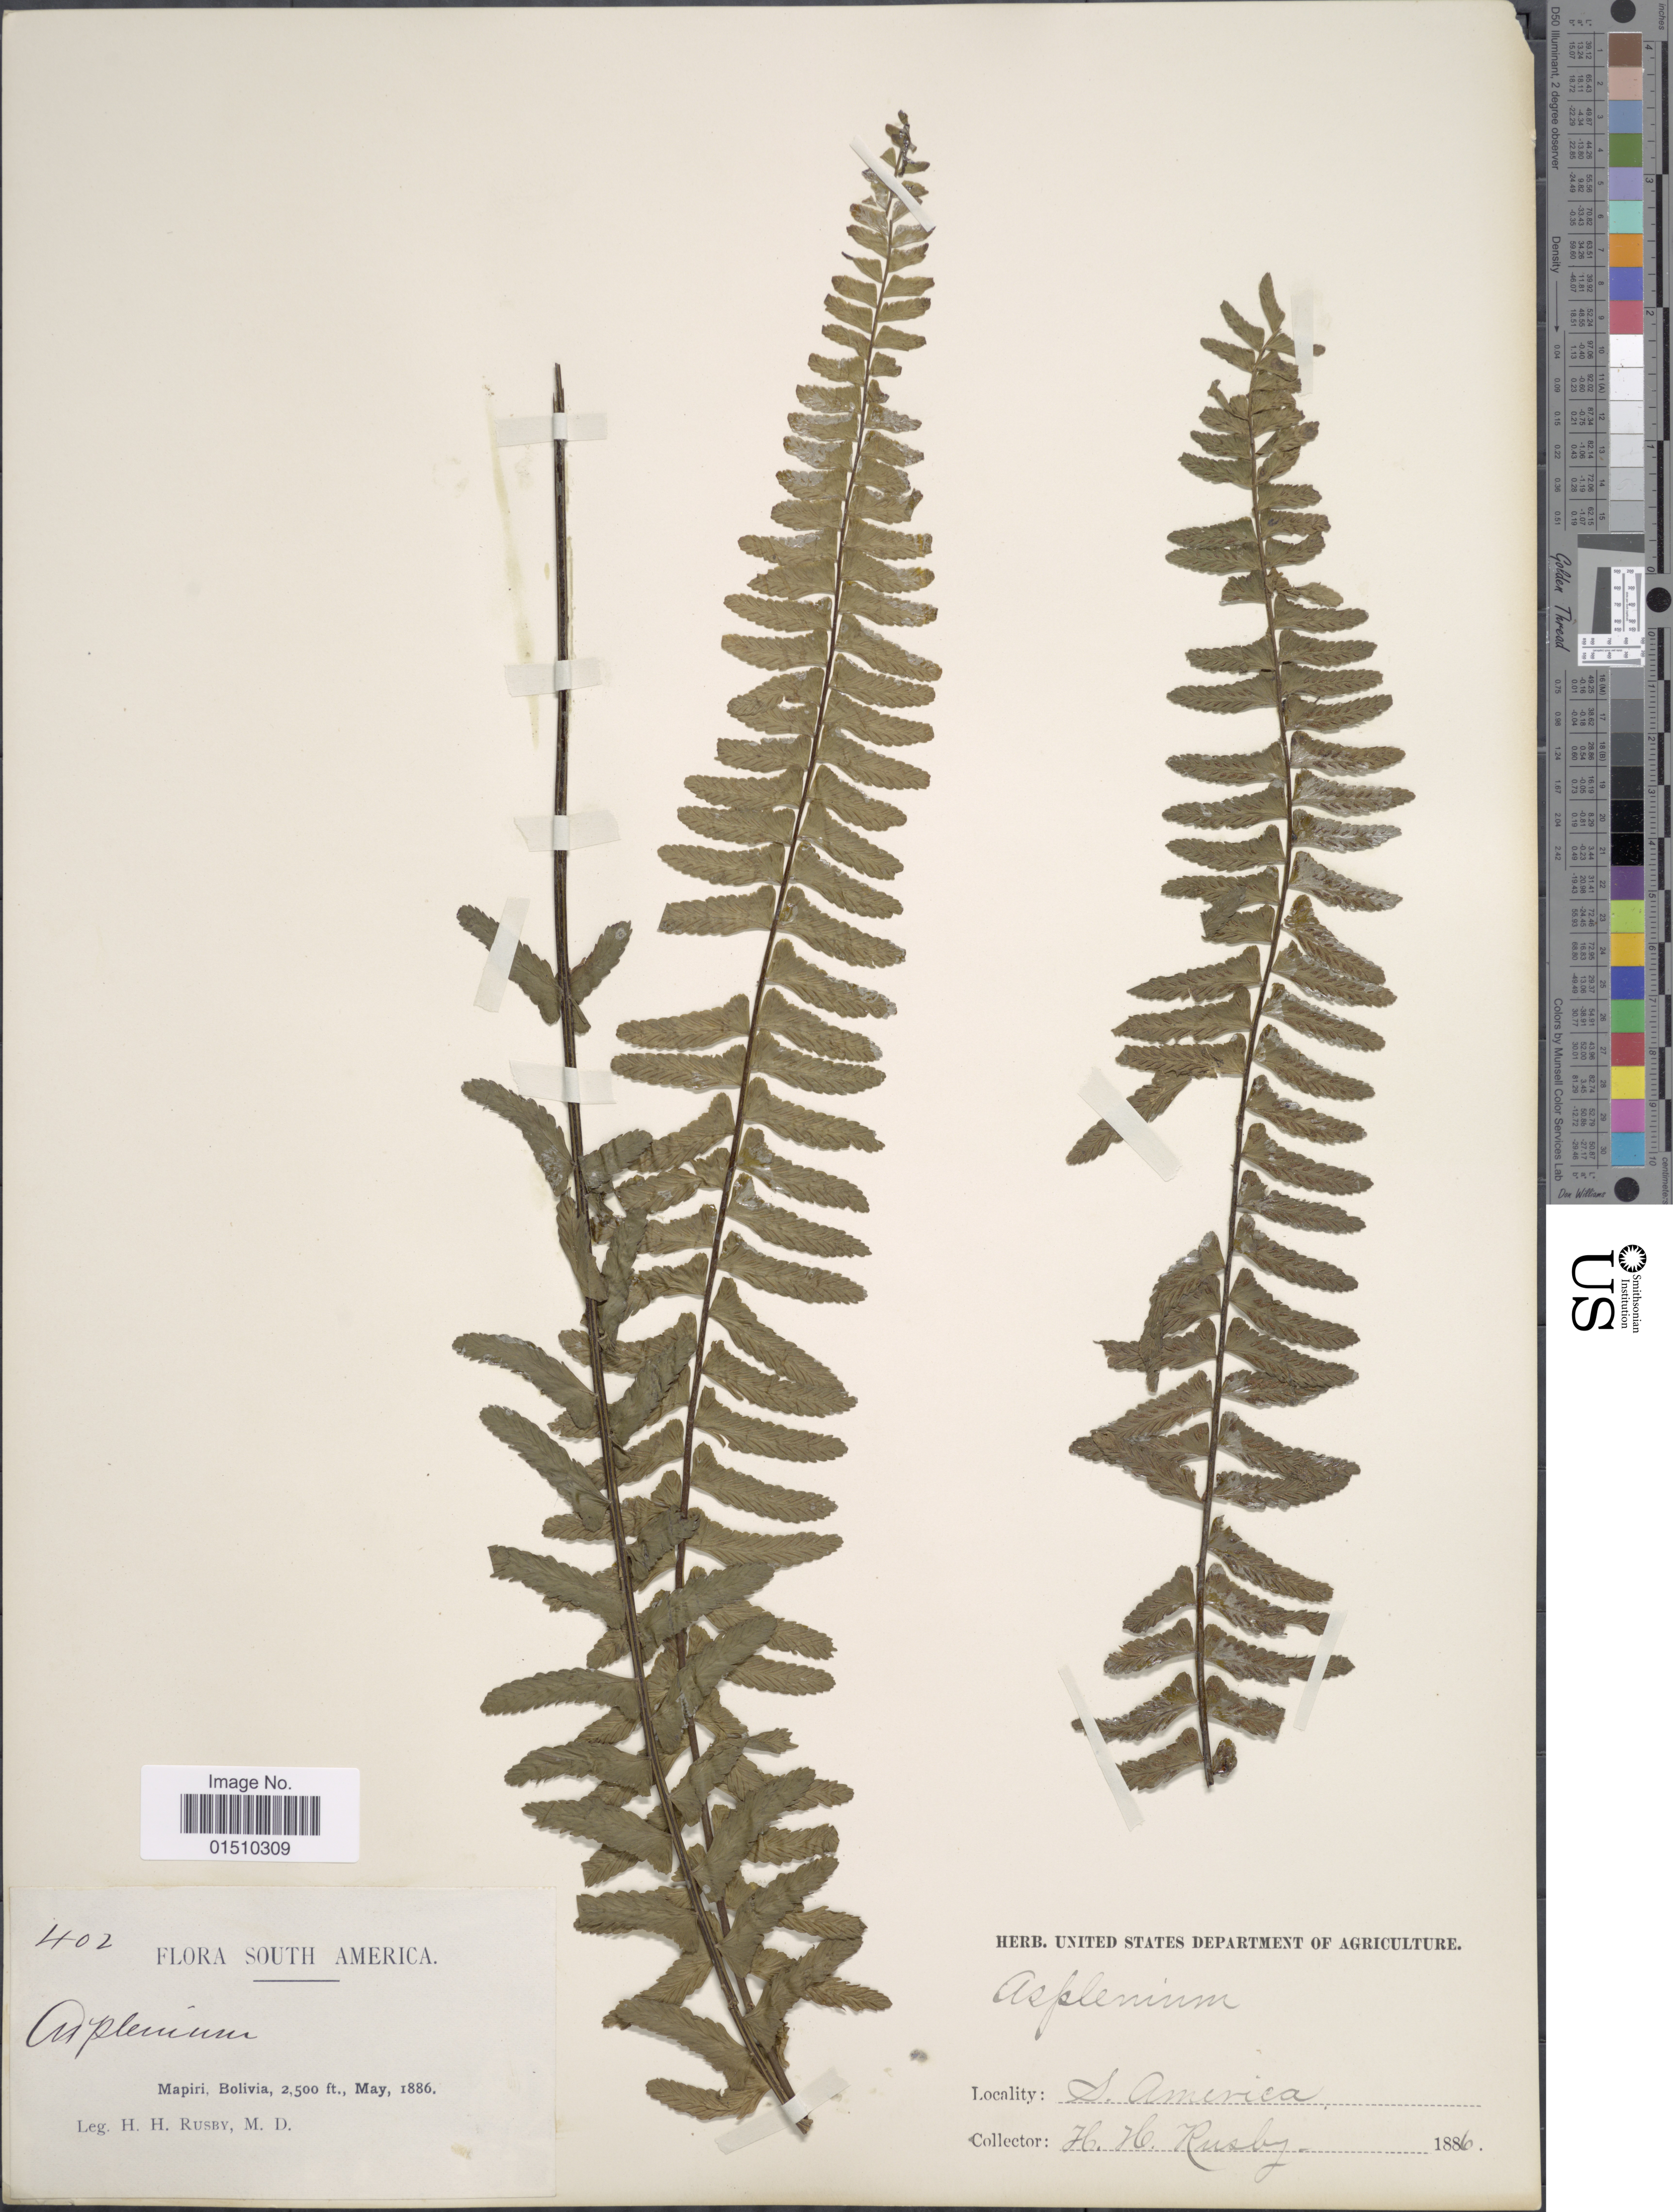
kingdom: Plantae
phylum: Tracheophyta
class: Polypodiopsida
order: Polypodiales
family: Aspleniaceae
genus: Asplenium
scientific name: Asplenium bangii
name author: Hieron.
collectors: H. H. Rusby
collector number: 402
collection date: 1886-05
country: Bolivia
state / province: La Páz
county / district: Larecaja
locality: Mapiri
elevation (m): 762